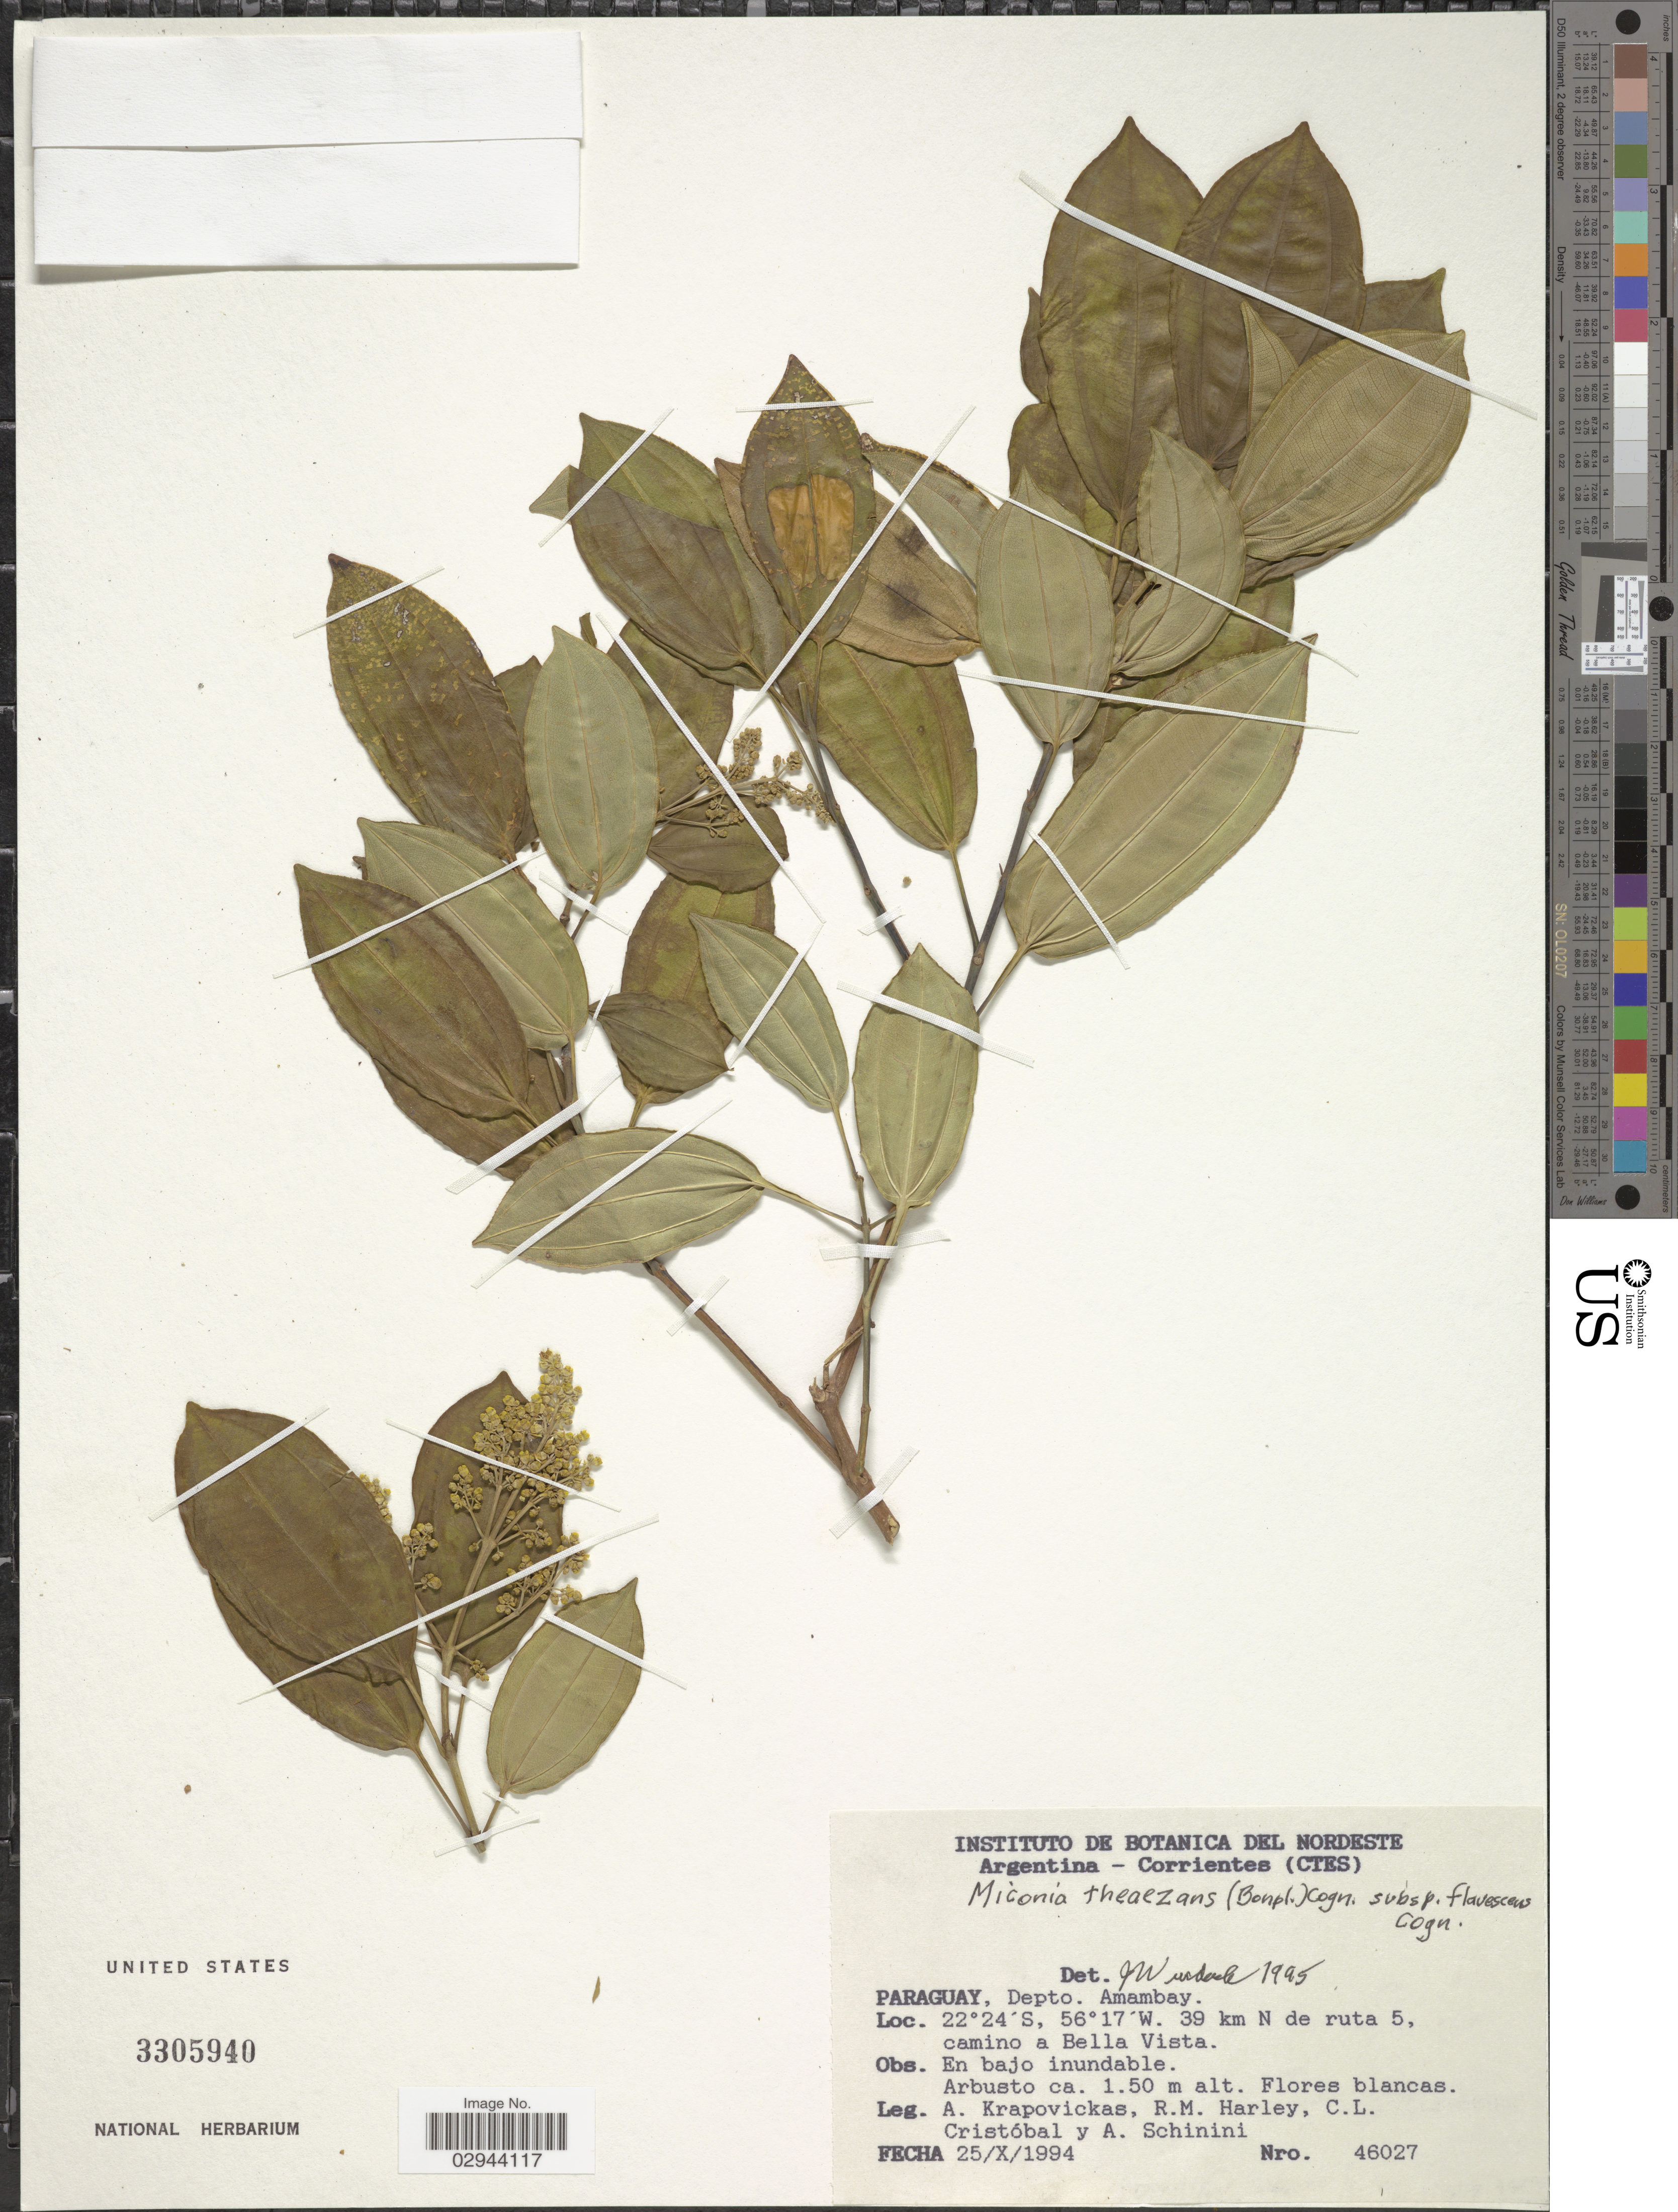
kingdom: Plantae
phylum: Tracheophyta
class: Magnoliopsida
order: Myrtales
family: Melastomataceae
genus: Miconia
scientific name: Miconia theizans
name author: (Bonpl.) Cogn.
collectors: A. Krapovickas, R. M. Harley, C. L. Cristóbal & A. Schinini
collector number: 46027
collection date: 1994-10-25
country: Paraguay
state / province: Amambay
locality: Depto. Amambay, 39 km N de ruta 5, camino a Bella Vista.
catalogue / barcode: US 3305940